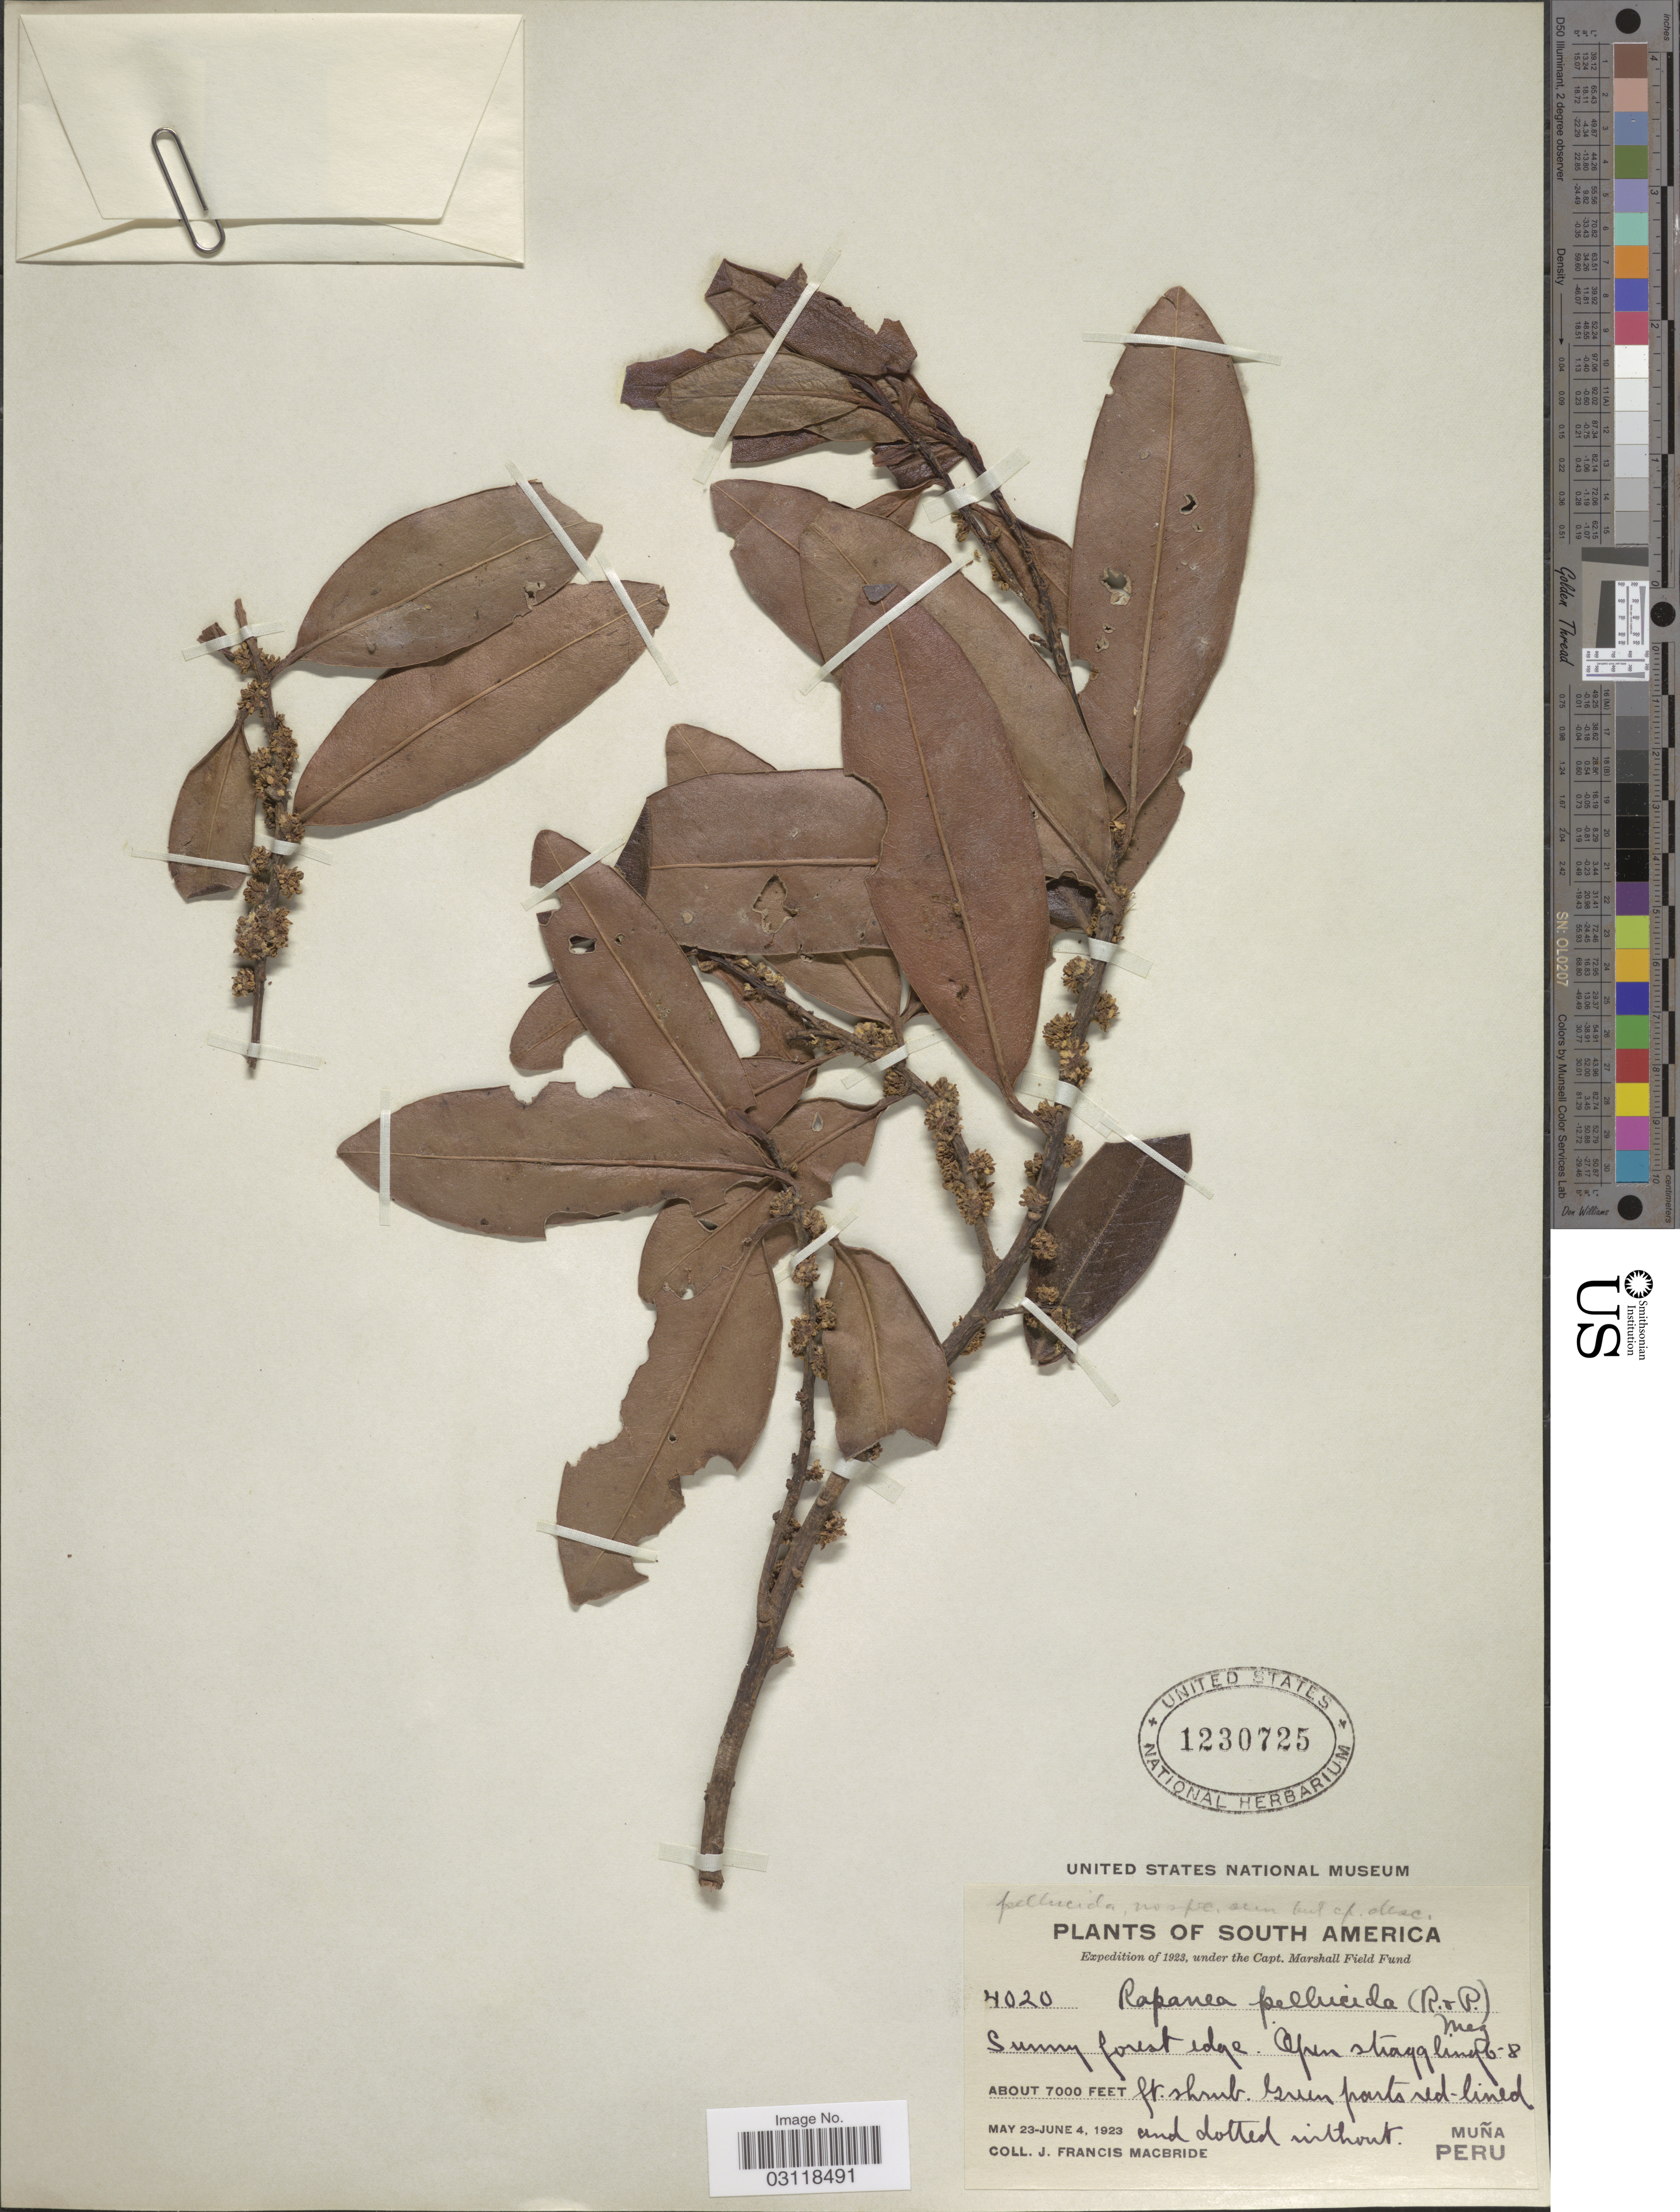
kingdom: Plantae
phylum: Tracheophyta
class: Magnoliopsida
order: Ericales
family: Primulaceae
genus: Rapanea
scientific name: Rapanea pellucida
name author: (Ruiz & Pav.) Mez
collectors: J. F. Macbride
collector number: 4020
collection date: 1923-05-23/1923-06-04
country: Peru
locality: Muña.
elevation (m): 2134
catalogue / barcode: US 1230725